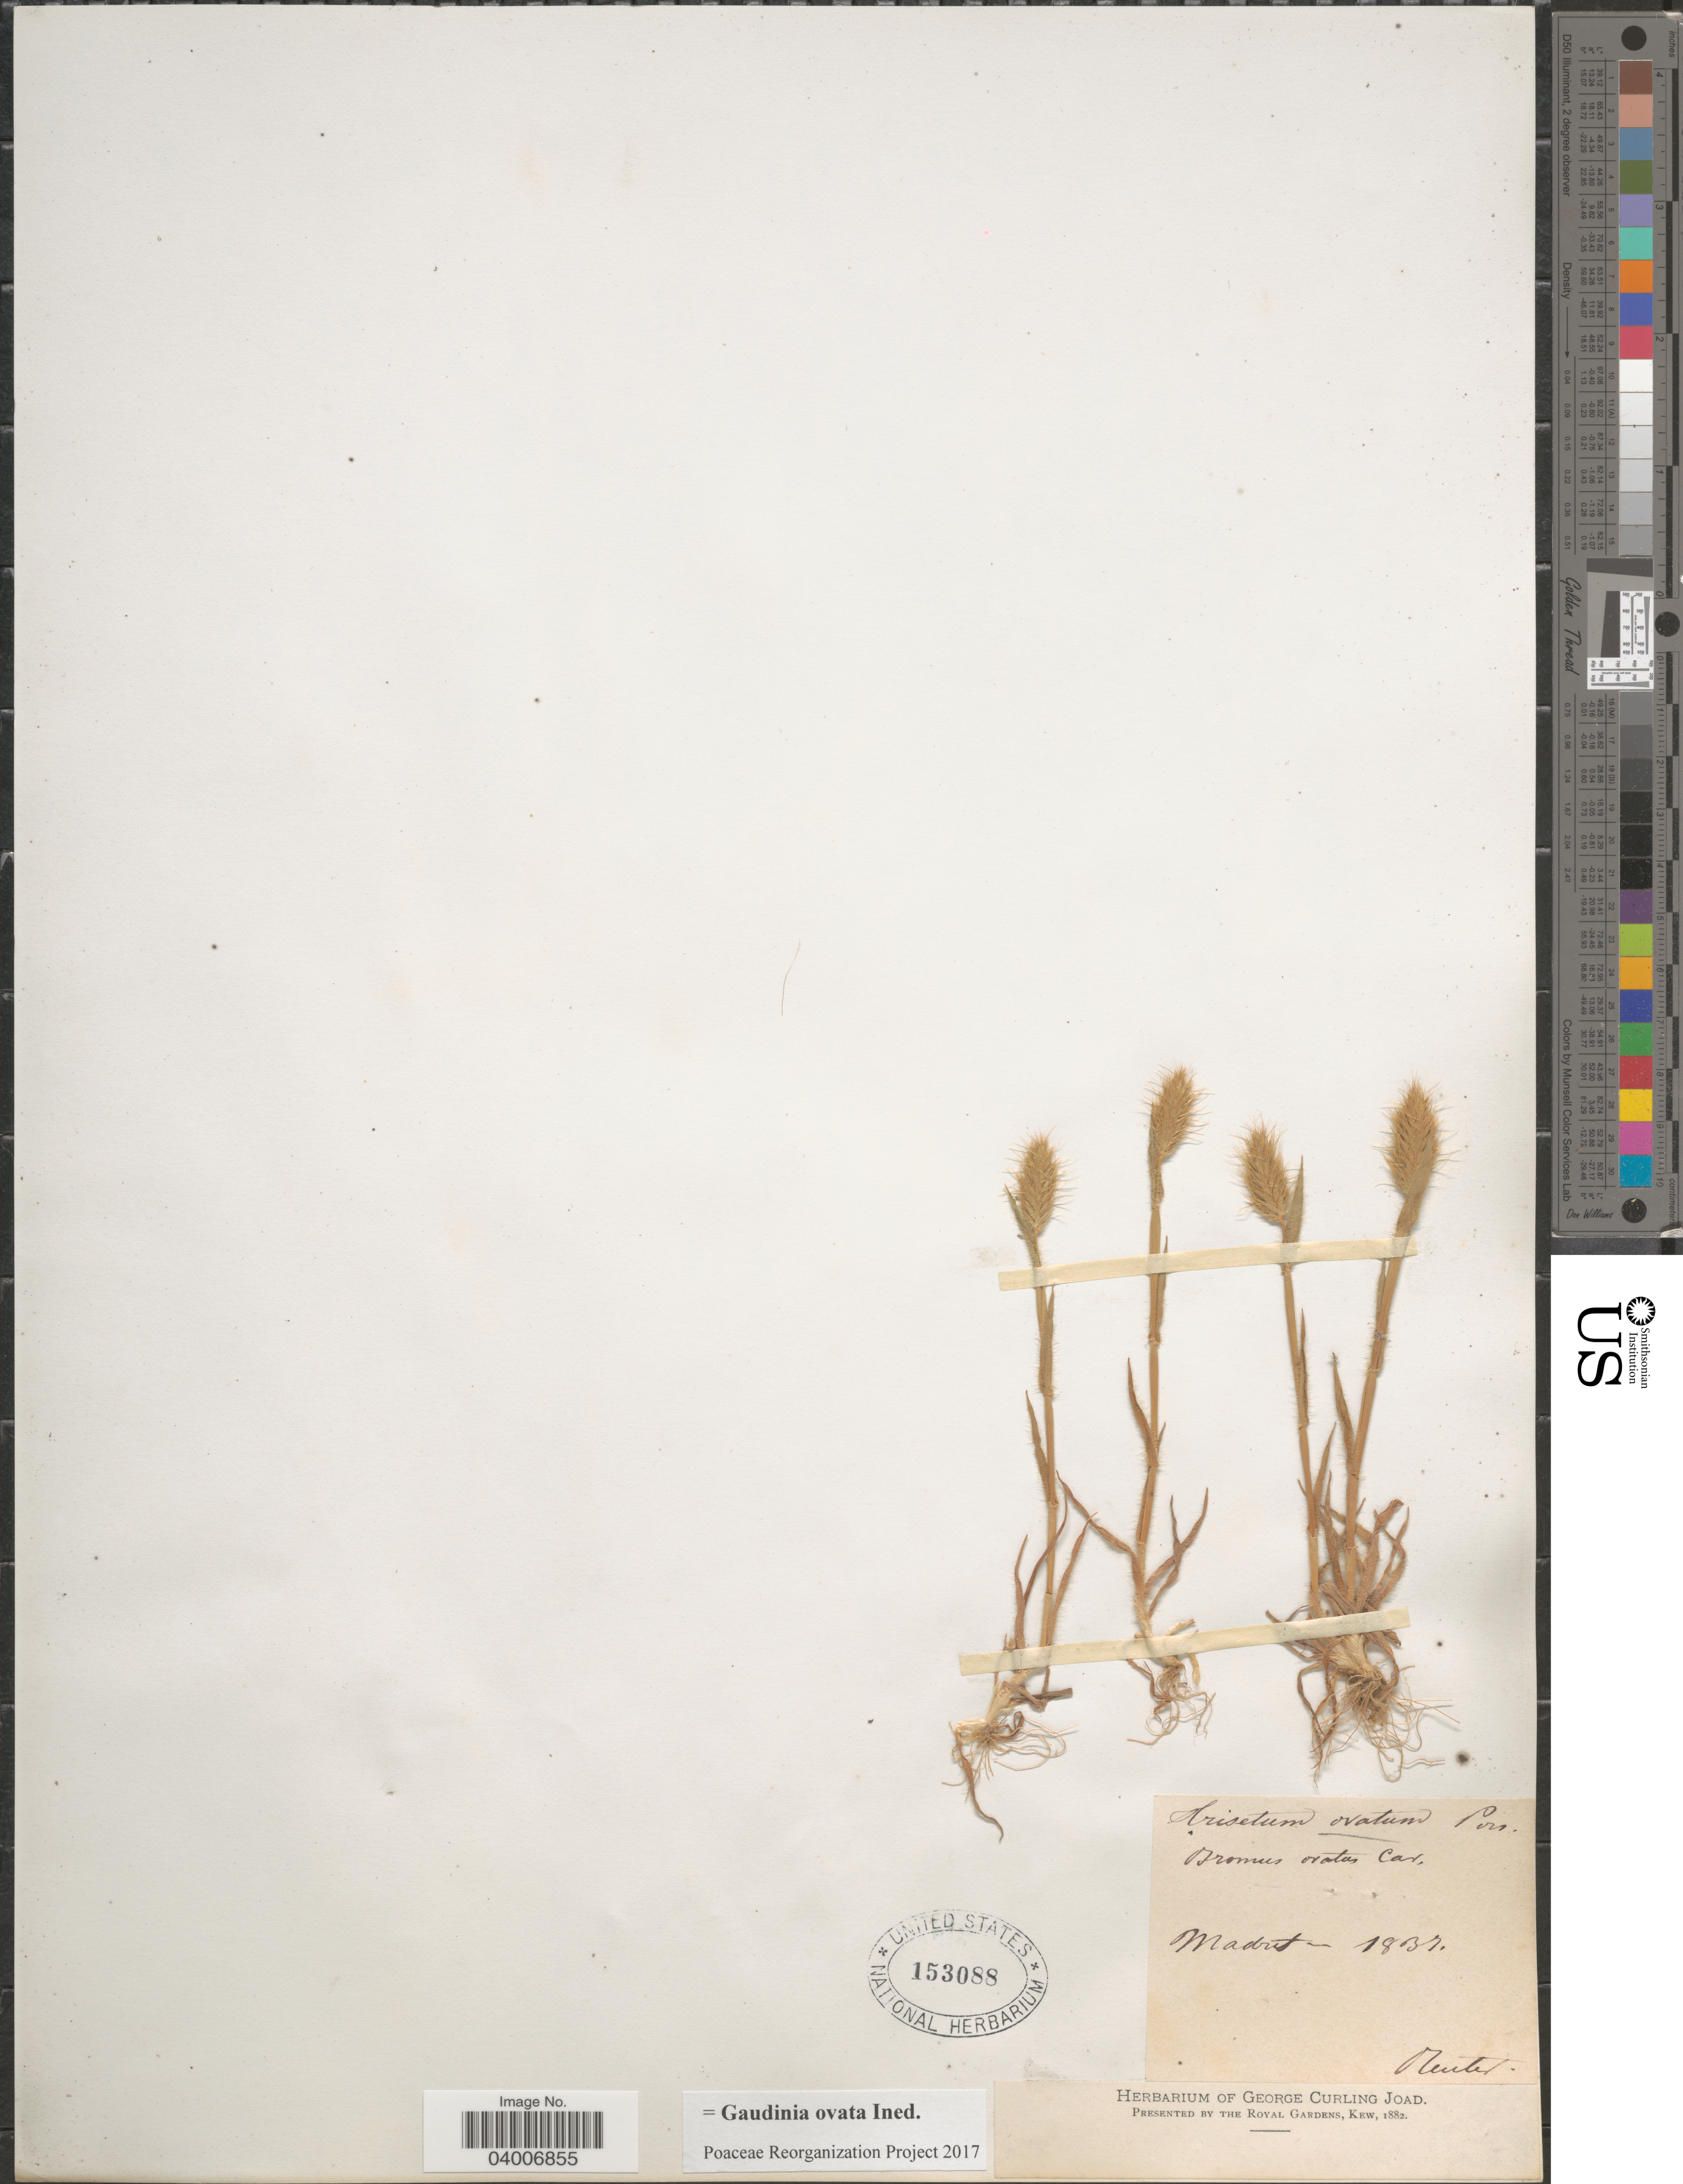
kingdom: Plantae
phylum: Tracheophyta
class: Liliopsida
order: Poales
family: Poaceae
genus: Gaudinia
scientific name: Gaudinia ovata ined.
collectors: -. Reuter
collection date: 1837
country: Spain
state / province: Madrid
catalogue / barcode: US 153088